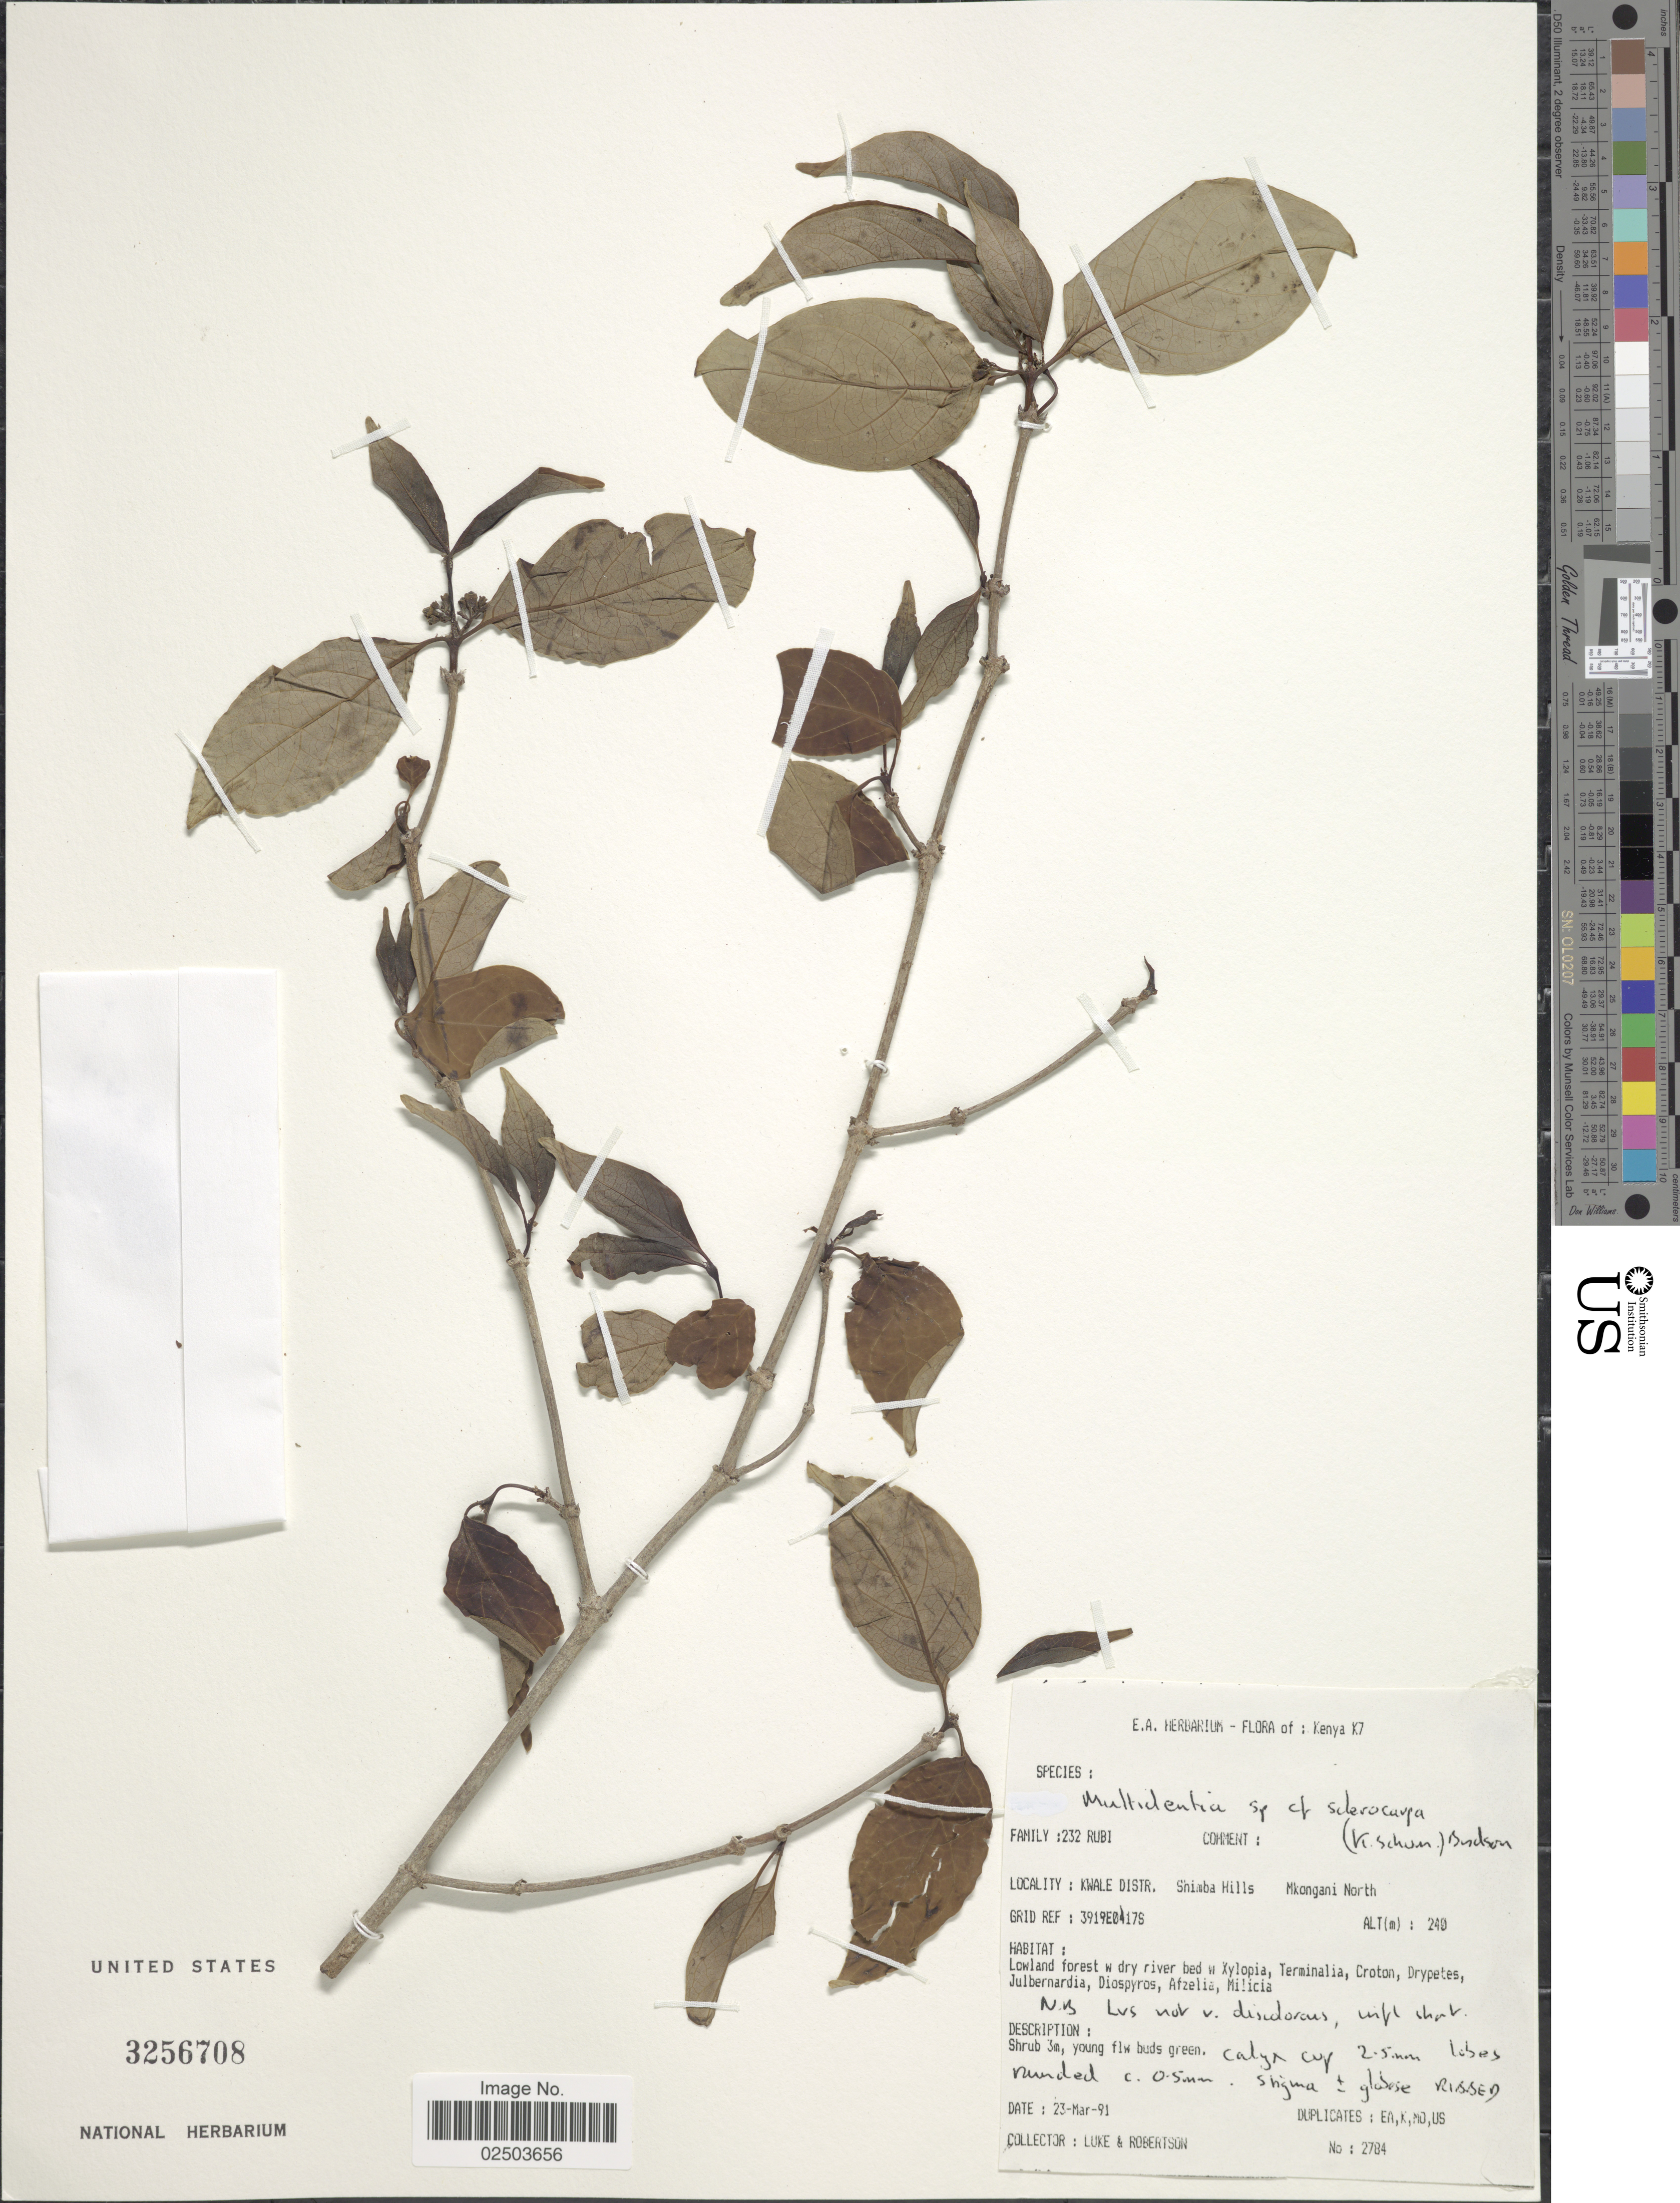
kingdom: Plantae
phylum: Tracheophyta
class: Magnoliopsida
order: Gentianales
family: Rubiaceae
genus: Multidentia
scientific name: Multidentia sclerocarpa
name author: (K. Schum.) Bridson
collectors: -. Luke & -. Robertson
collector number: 2784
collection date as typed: Transcribed d/m/y: 23/3/91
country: Kenya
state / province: Kwale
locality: Kenya K7. Kwale Distr. Shimba Hills, Mkongani North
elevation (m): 240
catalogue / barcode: US 3256708